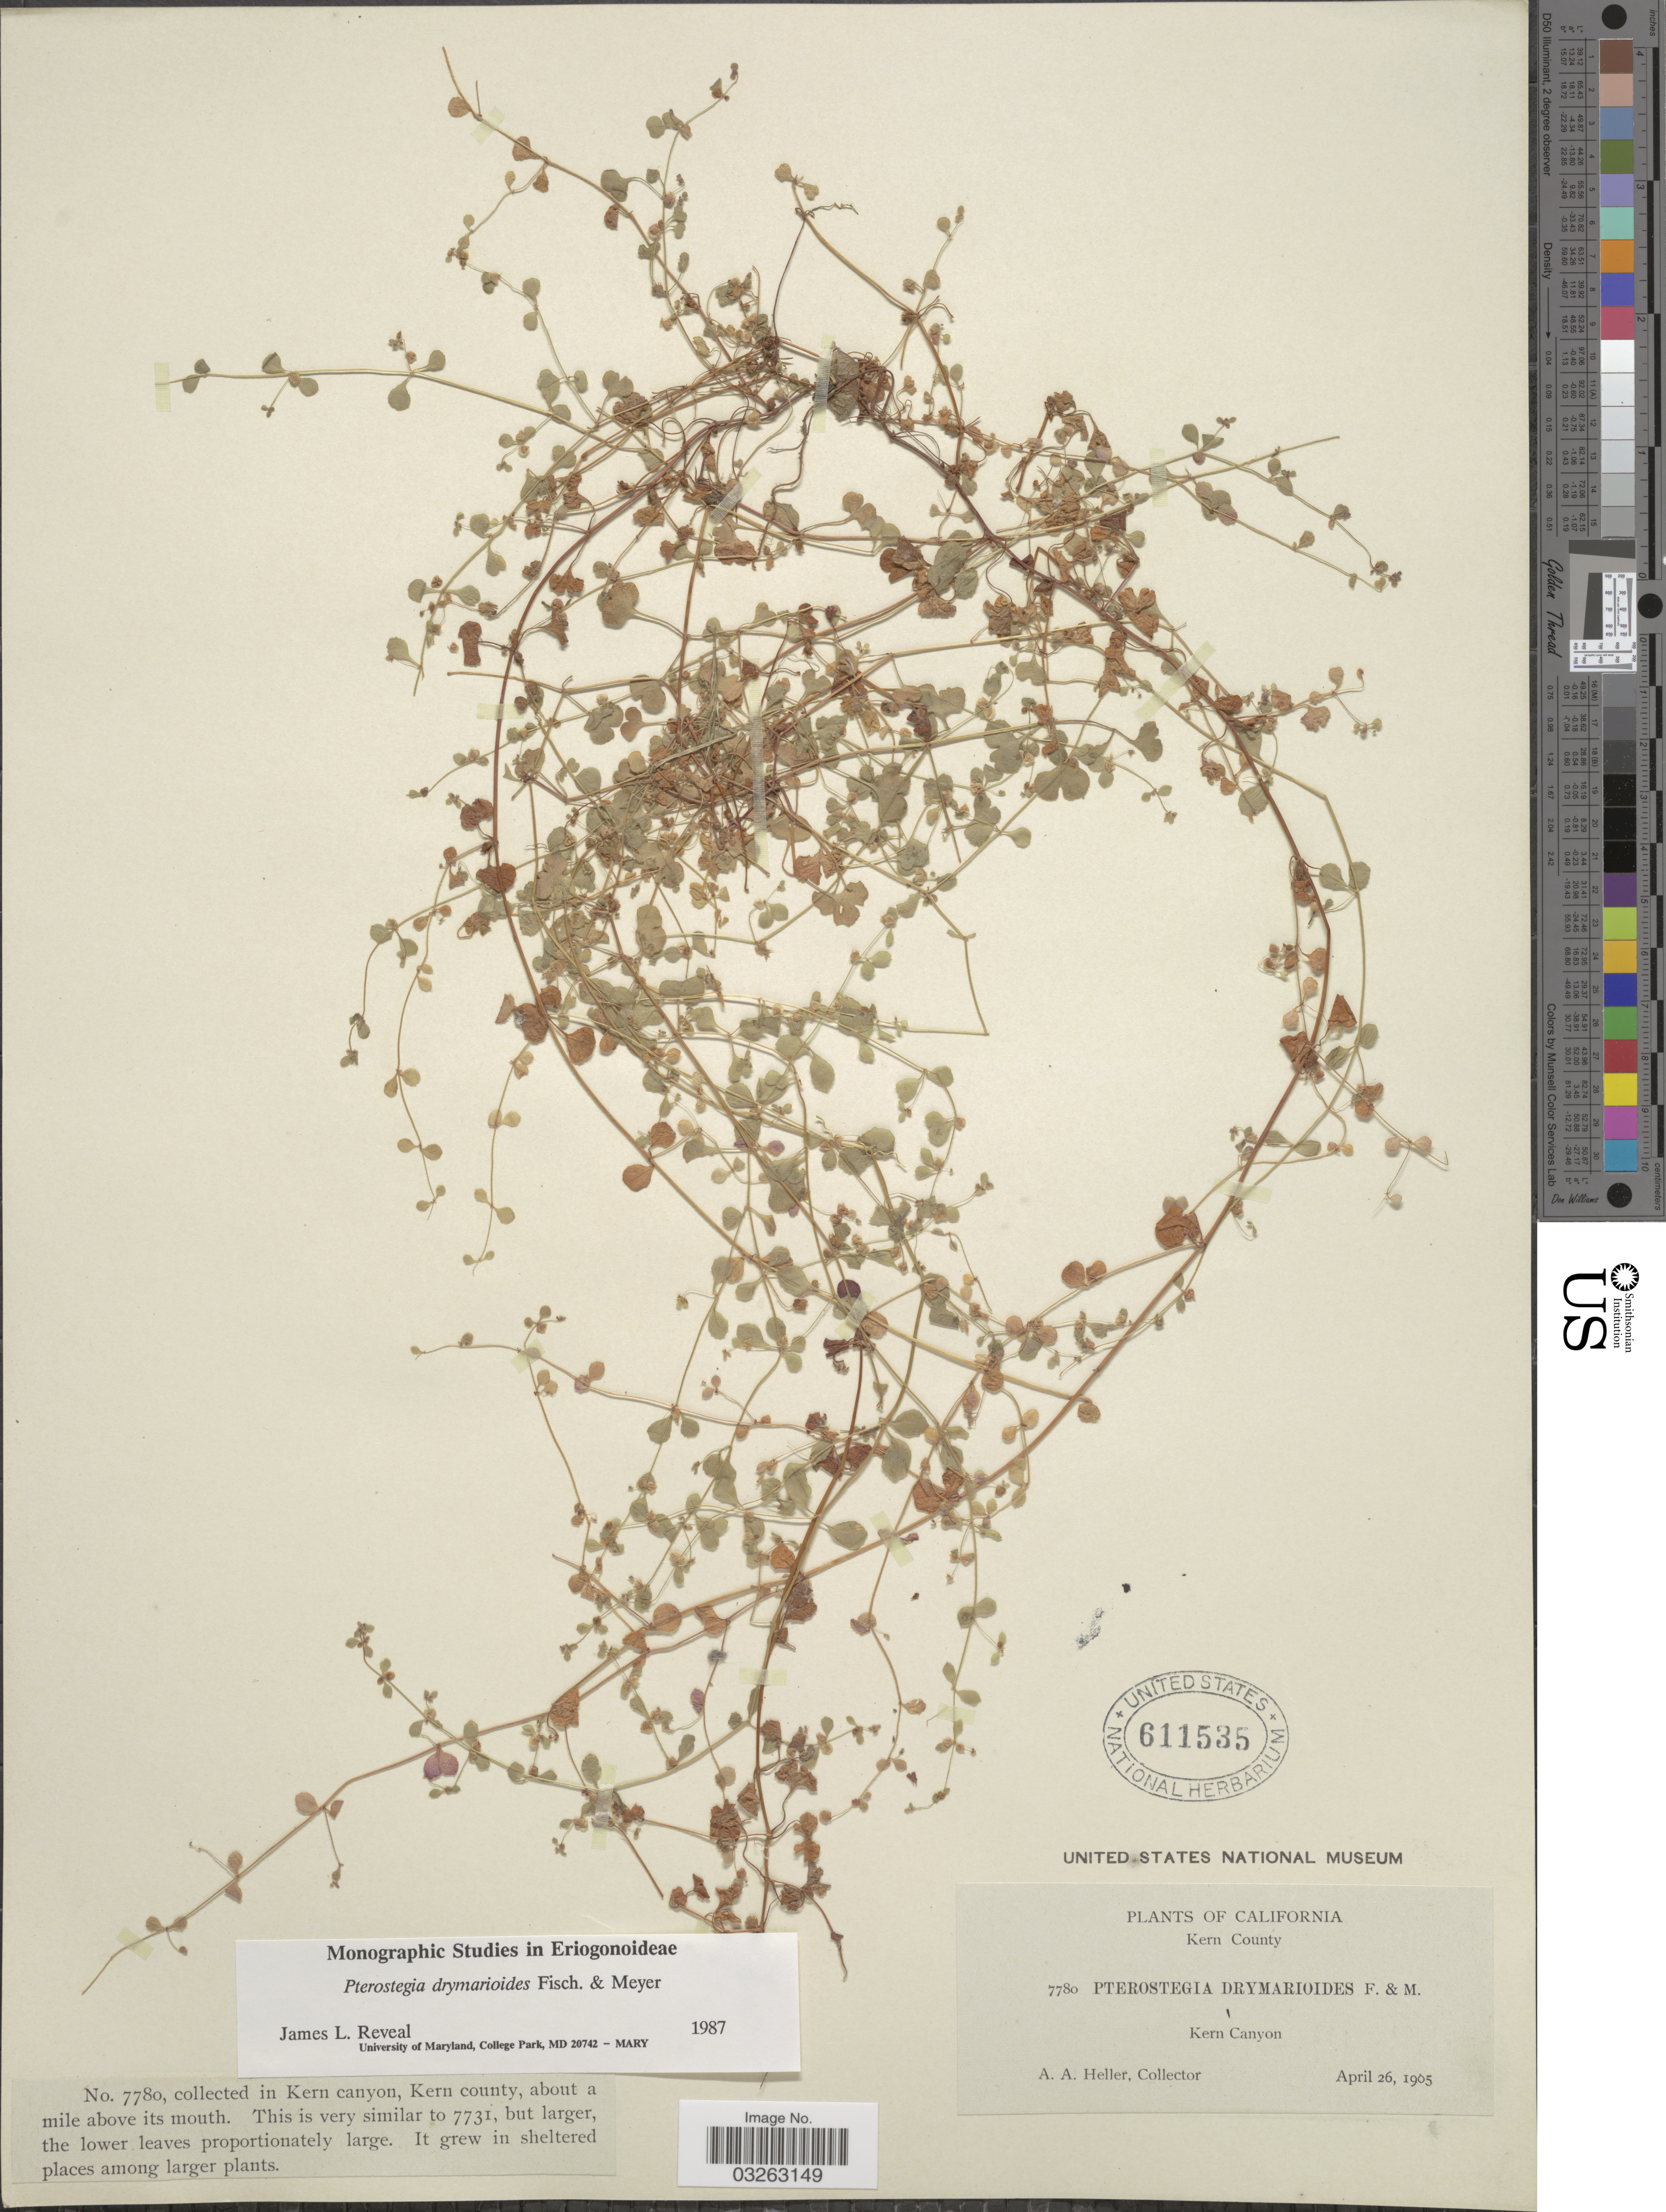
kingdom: Plantae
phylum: Tracheophyta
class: Magnoliopsida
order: Caryophyllales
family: Polygonaceae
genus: Pterostegia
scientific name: Pterostegia drymarioides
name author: Fisch. & C.A. Mey.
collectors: A. A. Heller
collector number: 7780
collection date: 1905-04-26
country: United States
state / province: California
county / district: Kern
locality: Kern County, Kern Canyon, in Kern canyon, Kern County, about a mile above its mouth.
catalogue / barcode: US 611535